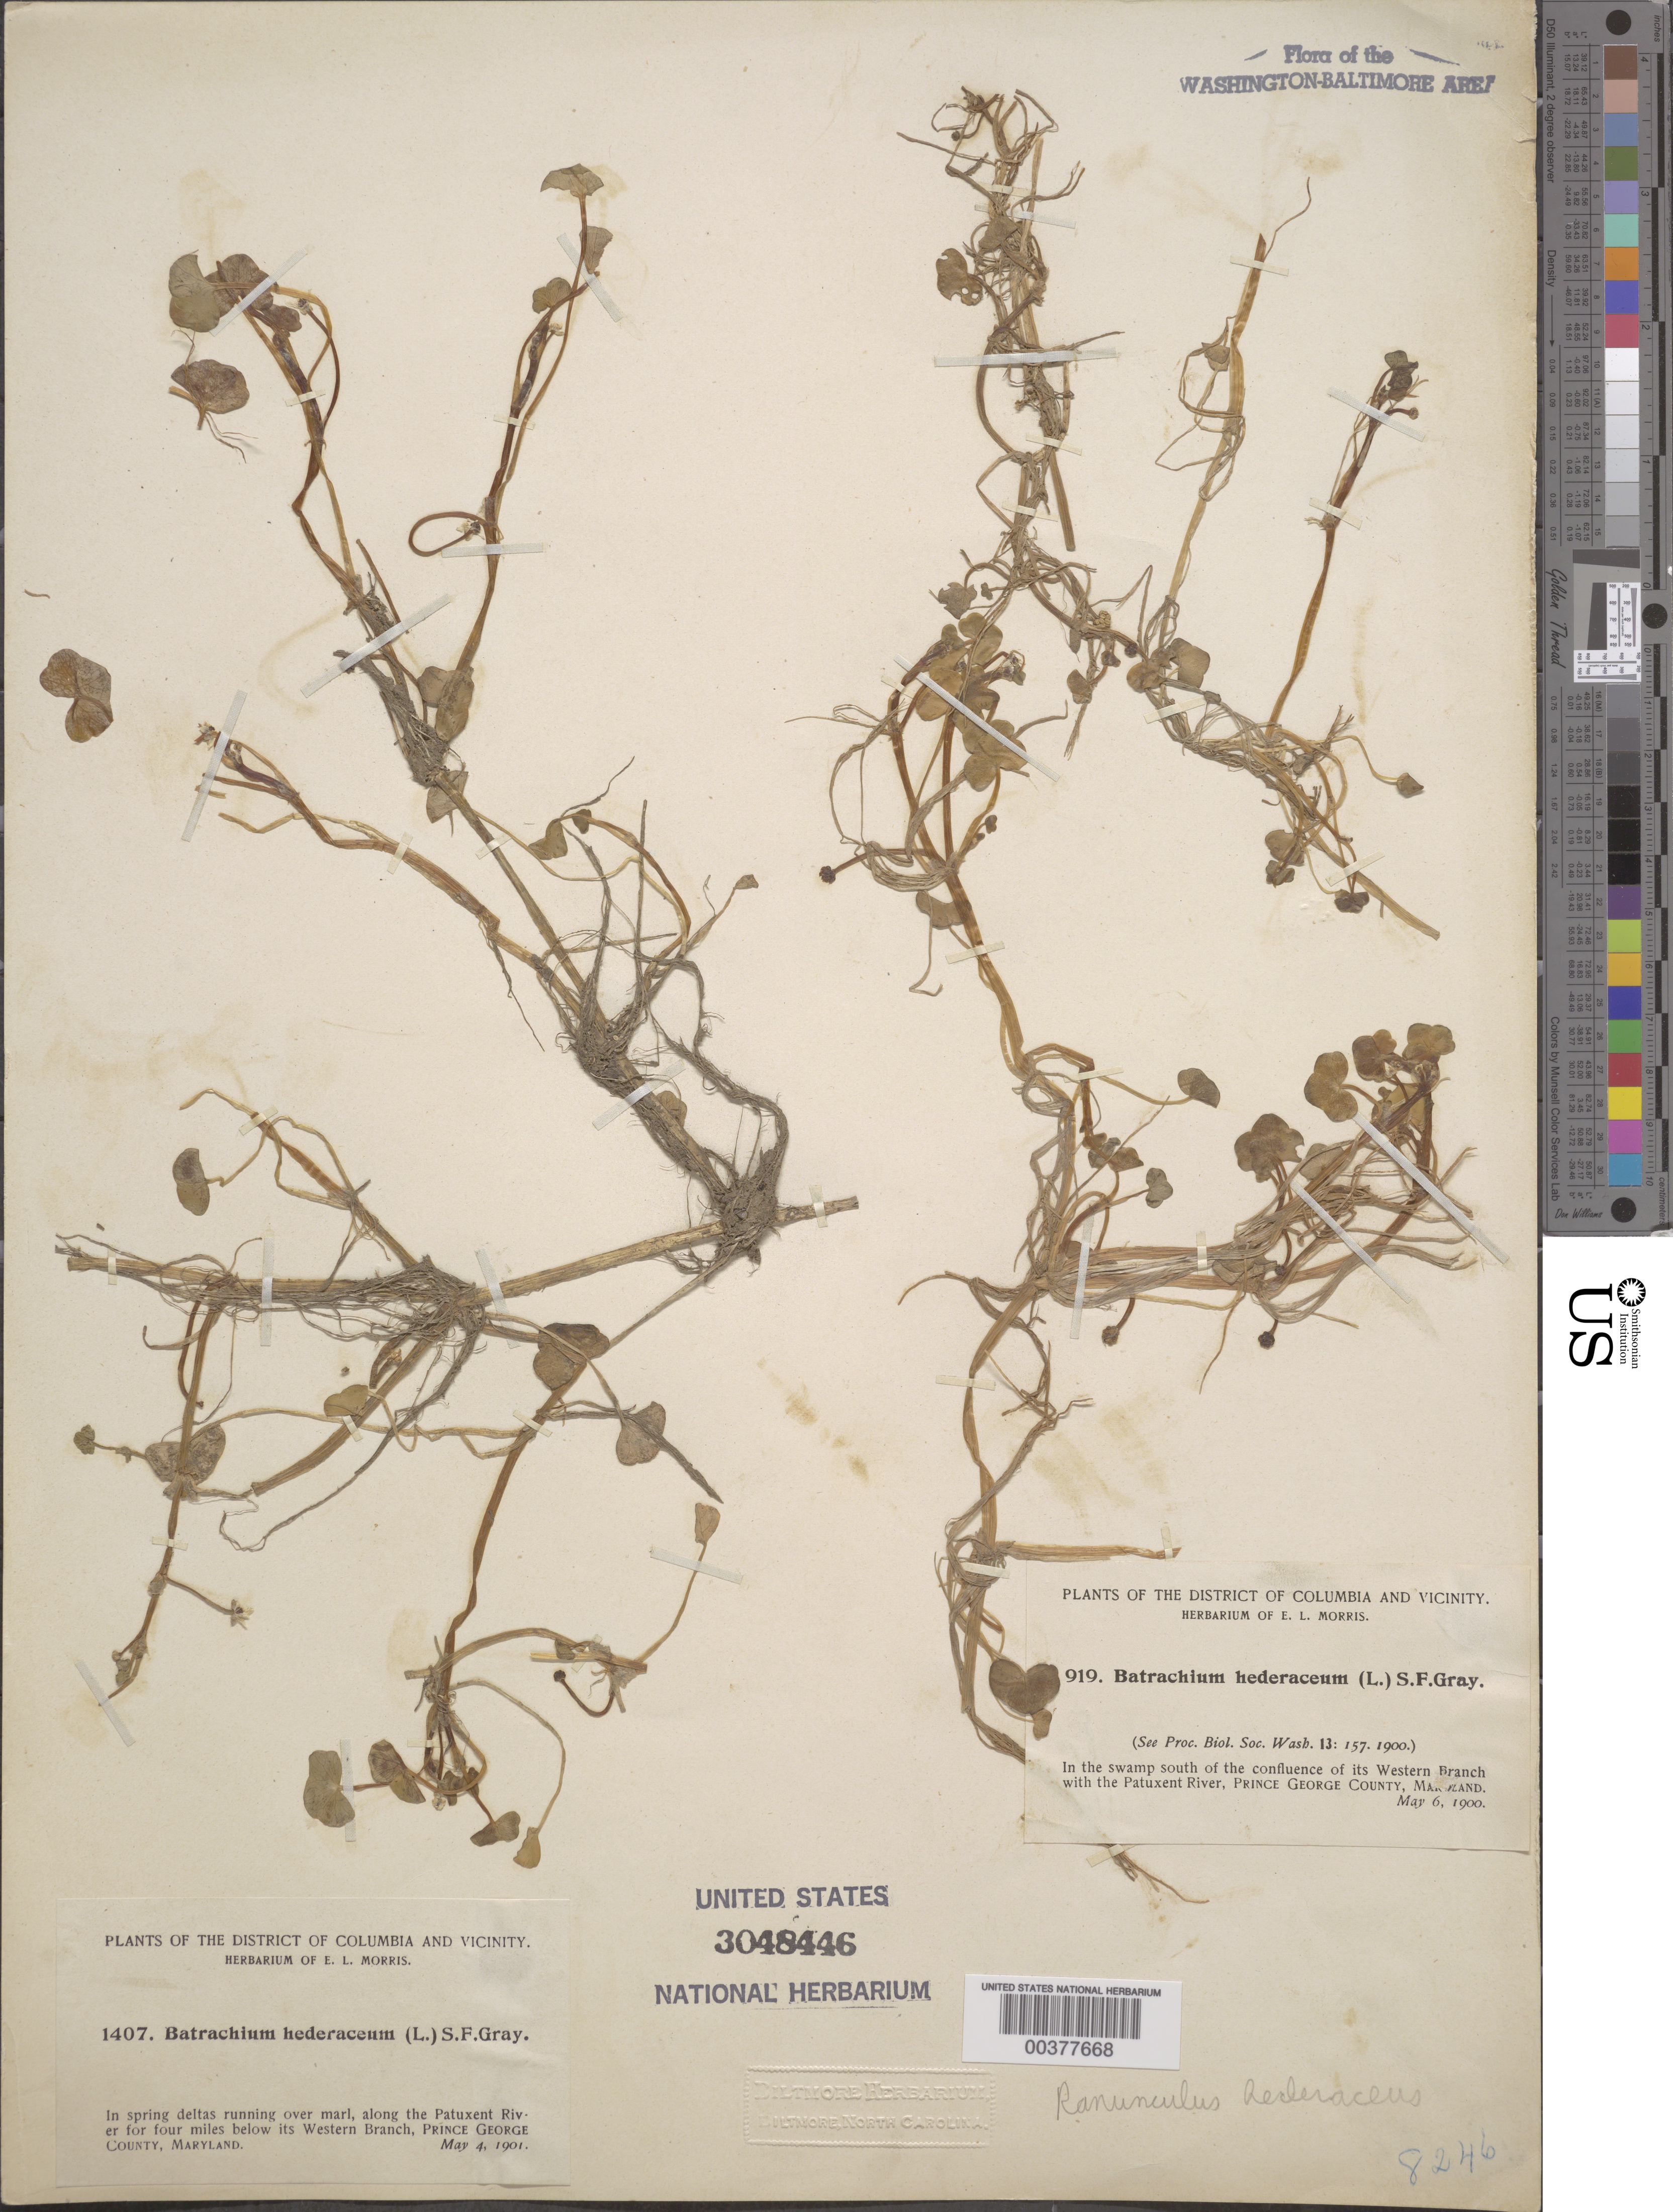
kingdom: Plantae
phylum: Tracheophyta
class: Magnoliopsida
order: Ranunculales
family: Ranunculaceae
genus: Ranunculus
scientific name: Ranunculus hederaceus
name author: L.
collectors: E. L. Morris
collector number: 919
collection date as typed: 06 May 1900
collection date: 1900-05-06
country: United States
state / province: Maryland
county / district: Prince George's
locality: Western Branch confluence with Patuxent River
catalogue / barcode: US 3048446